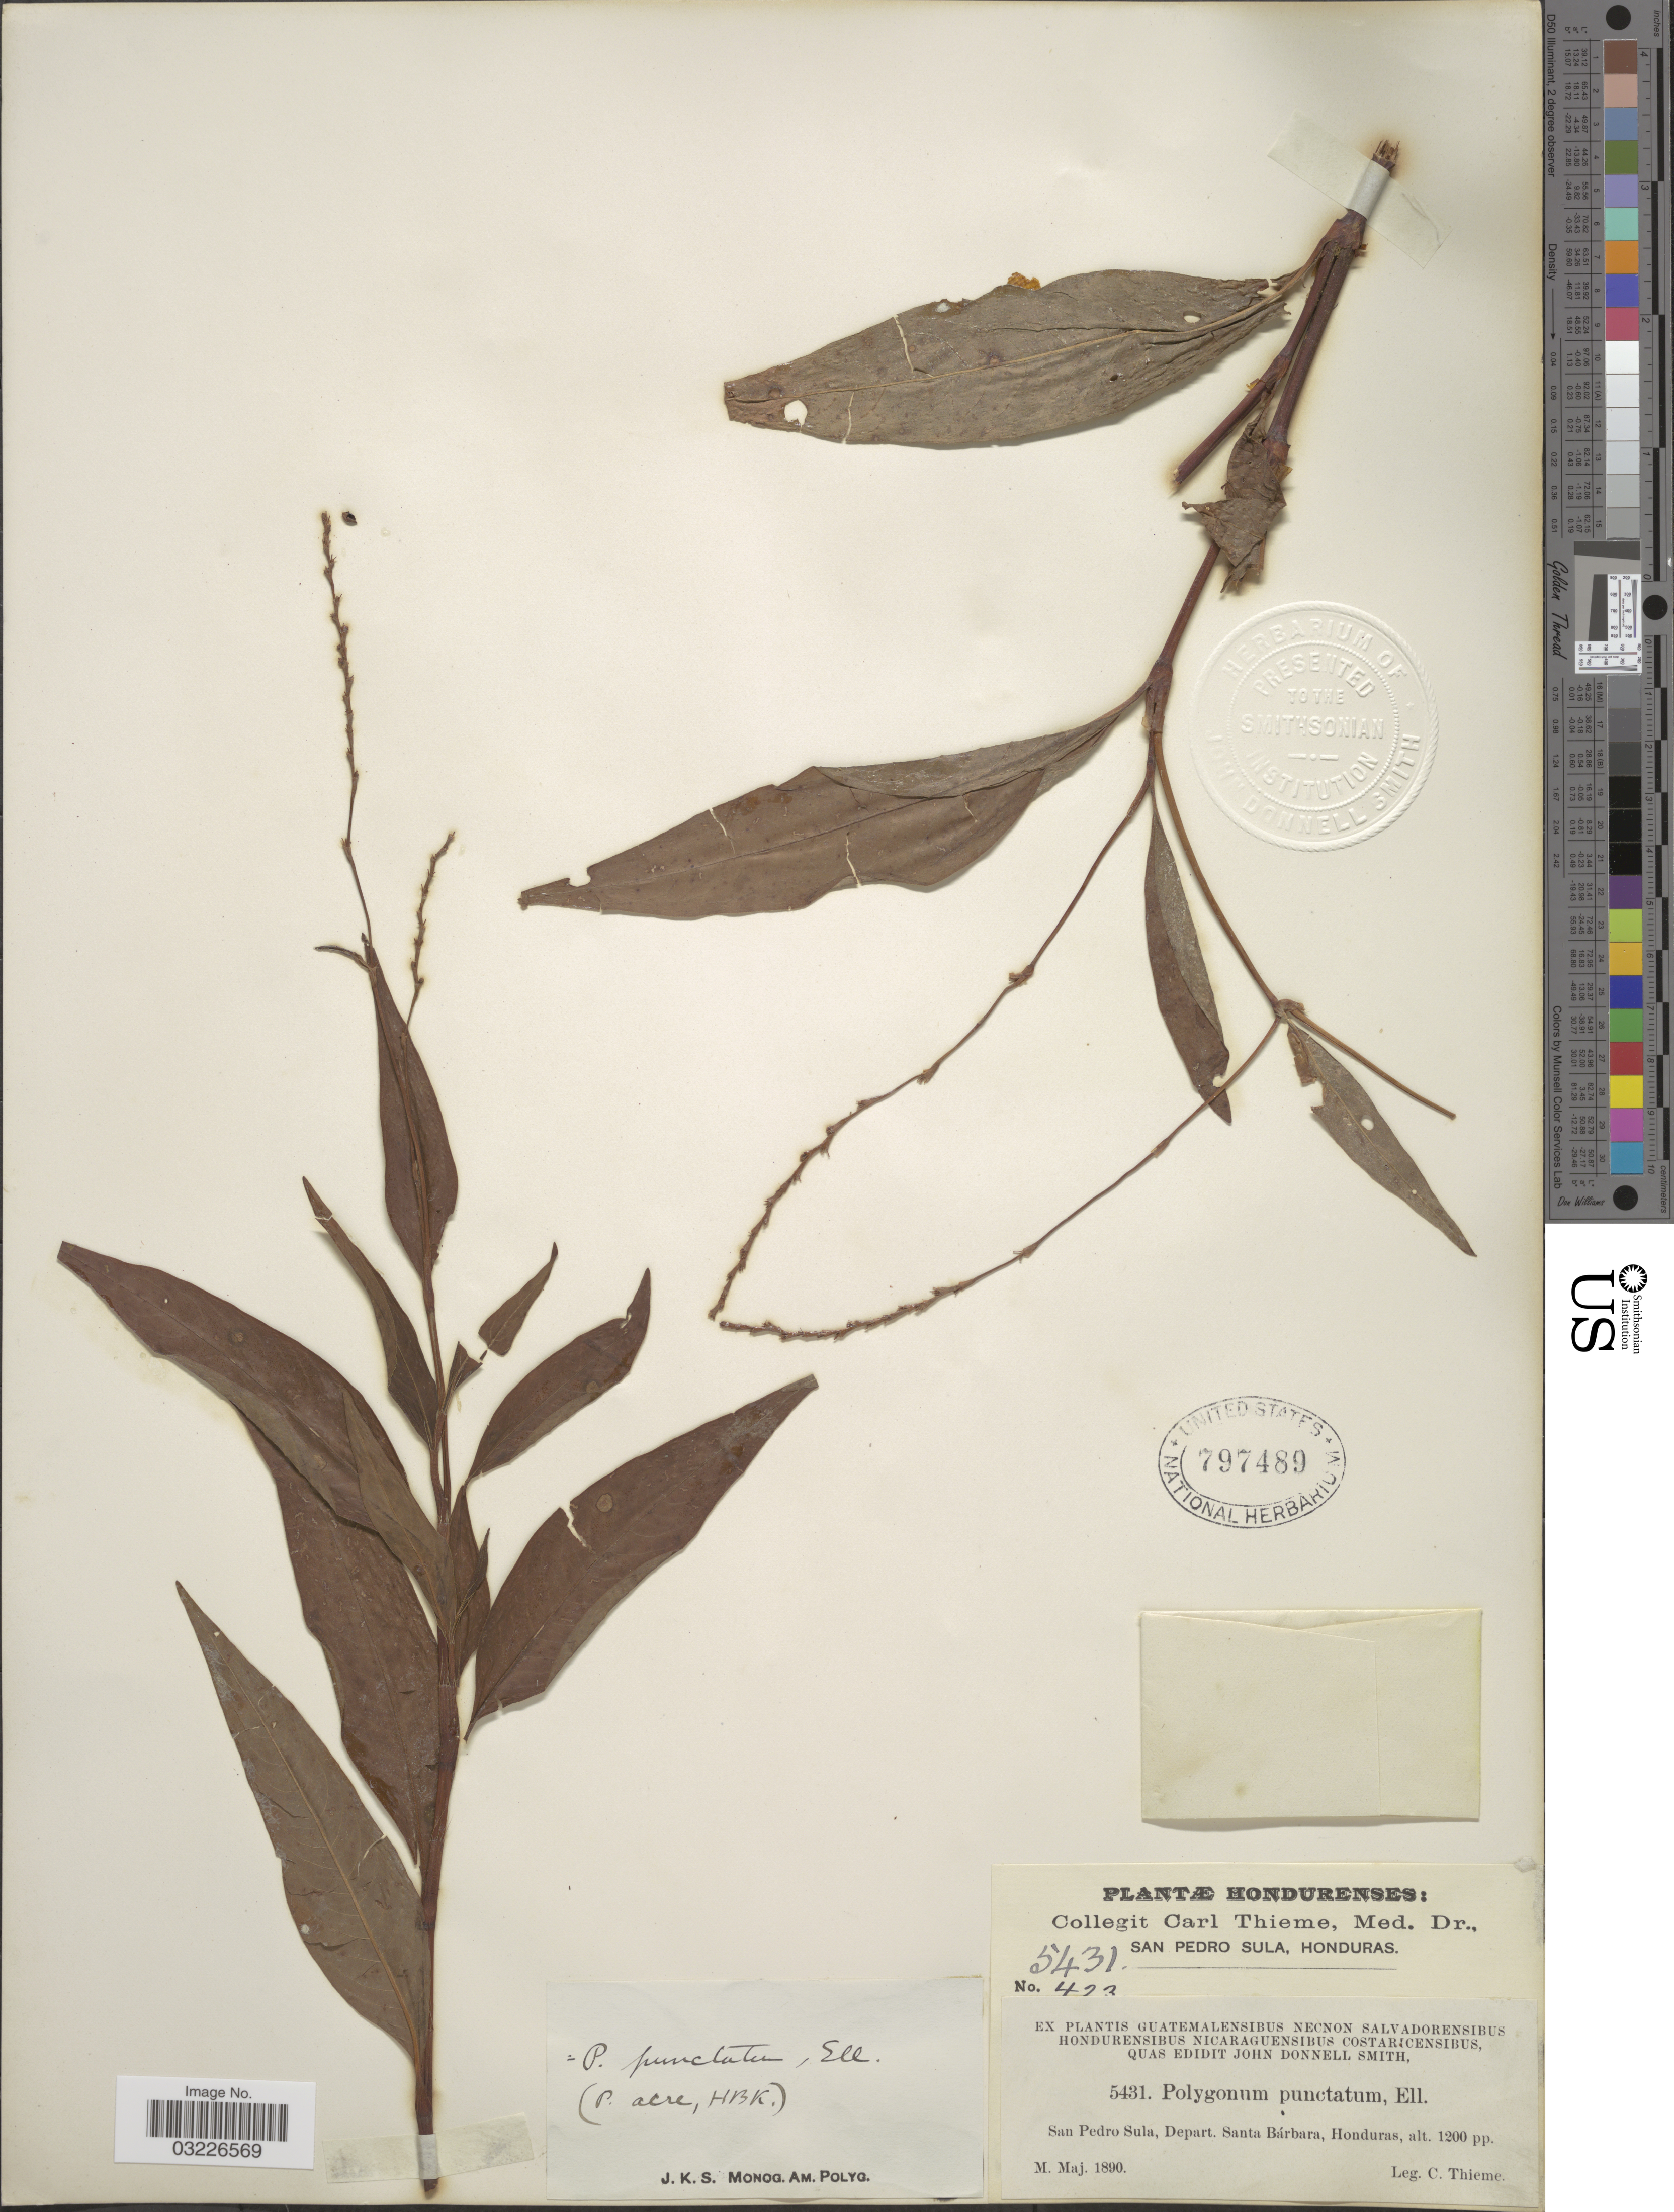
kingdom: Plantae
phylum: Tracheophyta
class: Magnoliopsida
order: Caryophyllales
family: Polygonaceae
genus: Persicaria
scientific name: Persicaria punctata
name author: (Elliott) Small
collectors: C. Thieme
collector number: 5431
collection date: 1890-05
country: Honduras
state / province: Santa Bárbara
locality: San Pedro Sula, Depart. Santa Bárbara.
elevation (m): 366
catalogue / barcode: US 797489